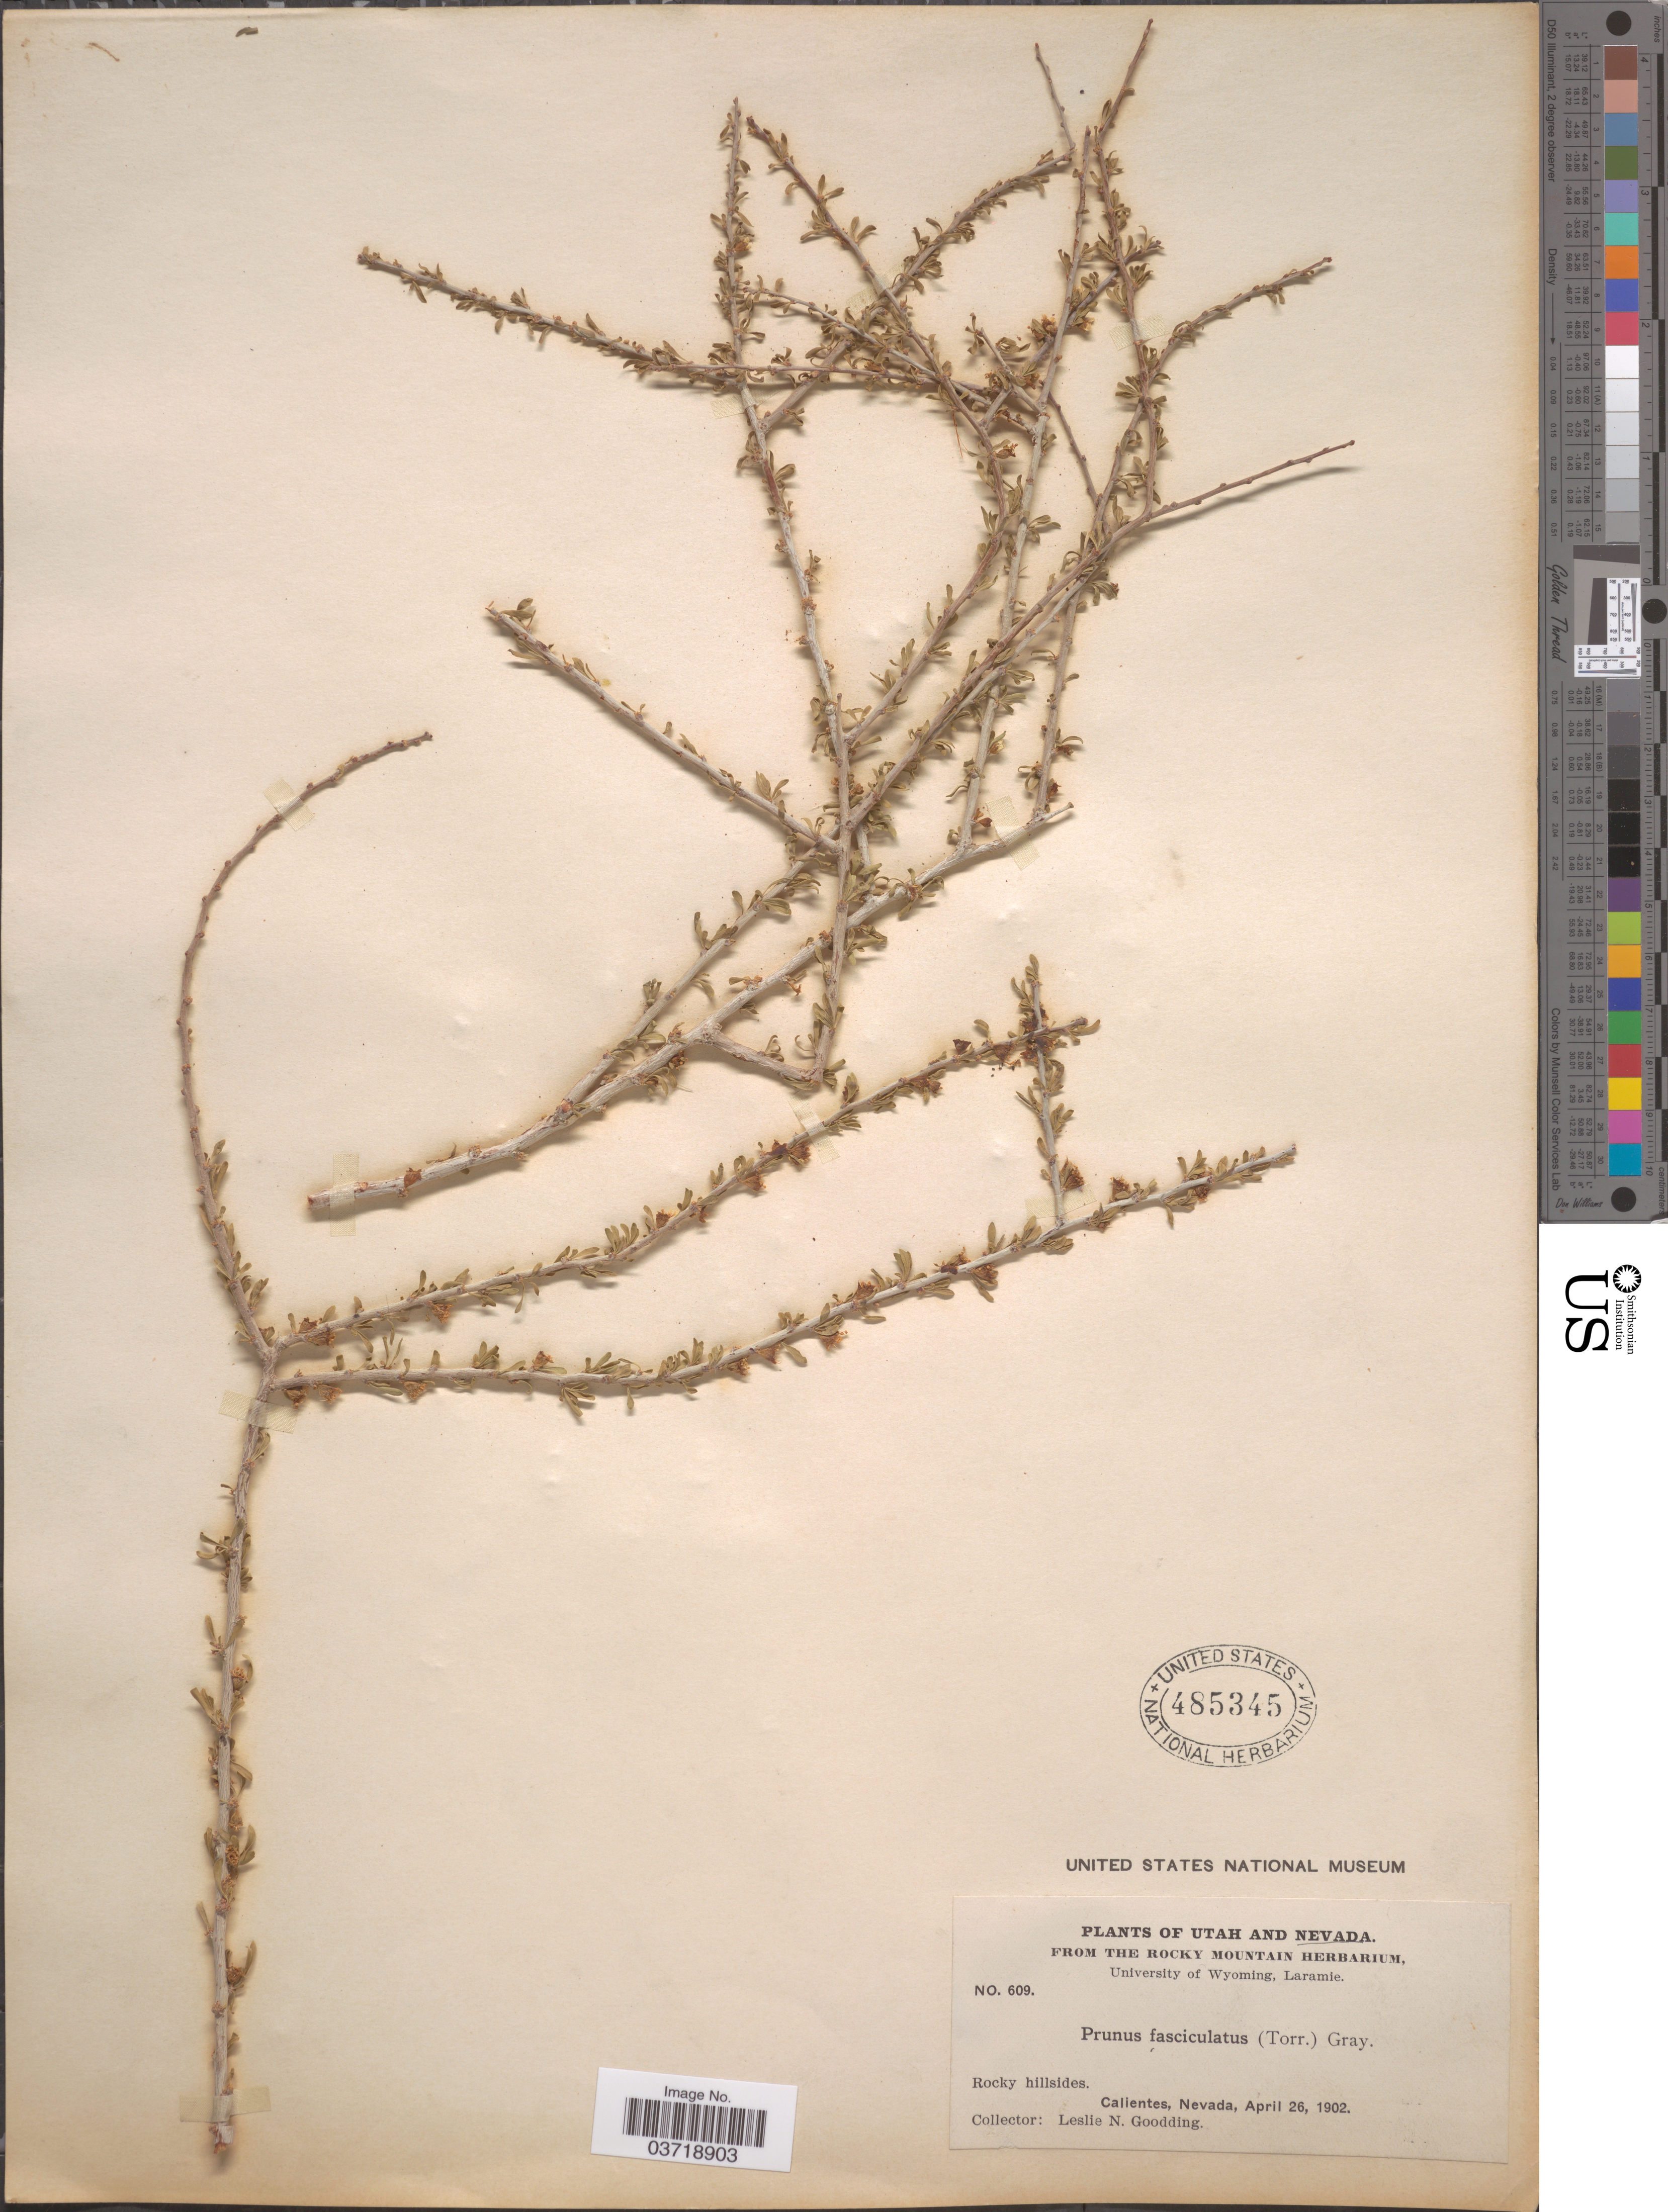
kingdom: Plantae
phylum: Tracheophyta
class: Magnoliopsida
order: Rosales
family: Rosaceae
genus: Prunus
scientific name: Prunus fasciculata var. fasciculata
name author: (Torr.) A. Gray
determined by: Strong, Mark T., (BOT), Smithsonian Institution - National Museum of Natural History (UNITED STATES)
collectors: L. N. Goodding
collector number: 609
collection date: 1902-04-26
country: United States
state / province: Nevada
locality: Calientes.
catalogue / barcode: US 485345